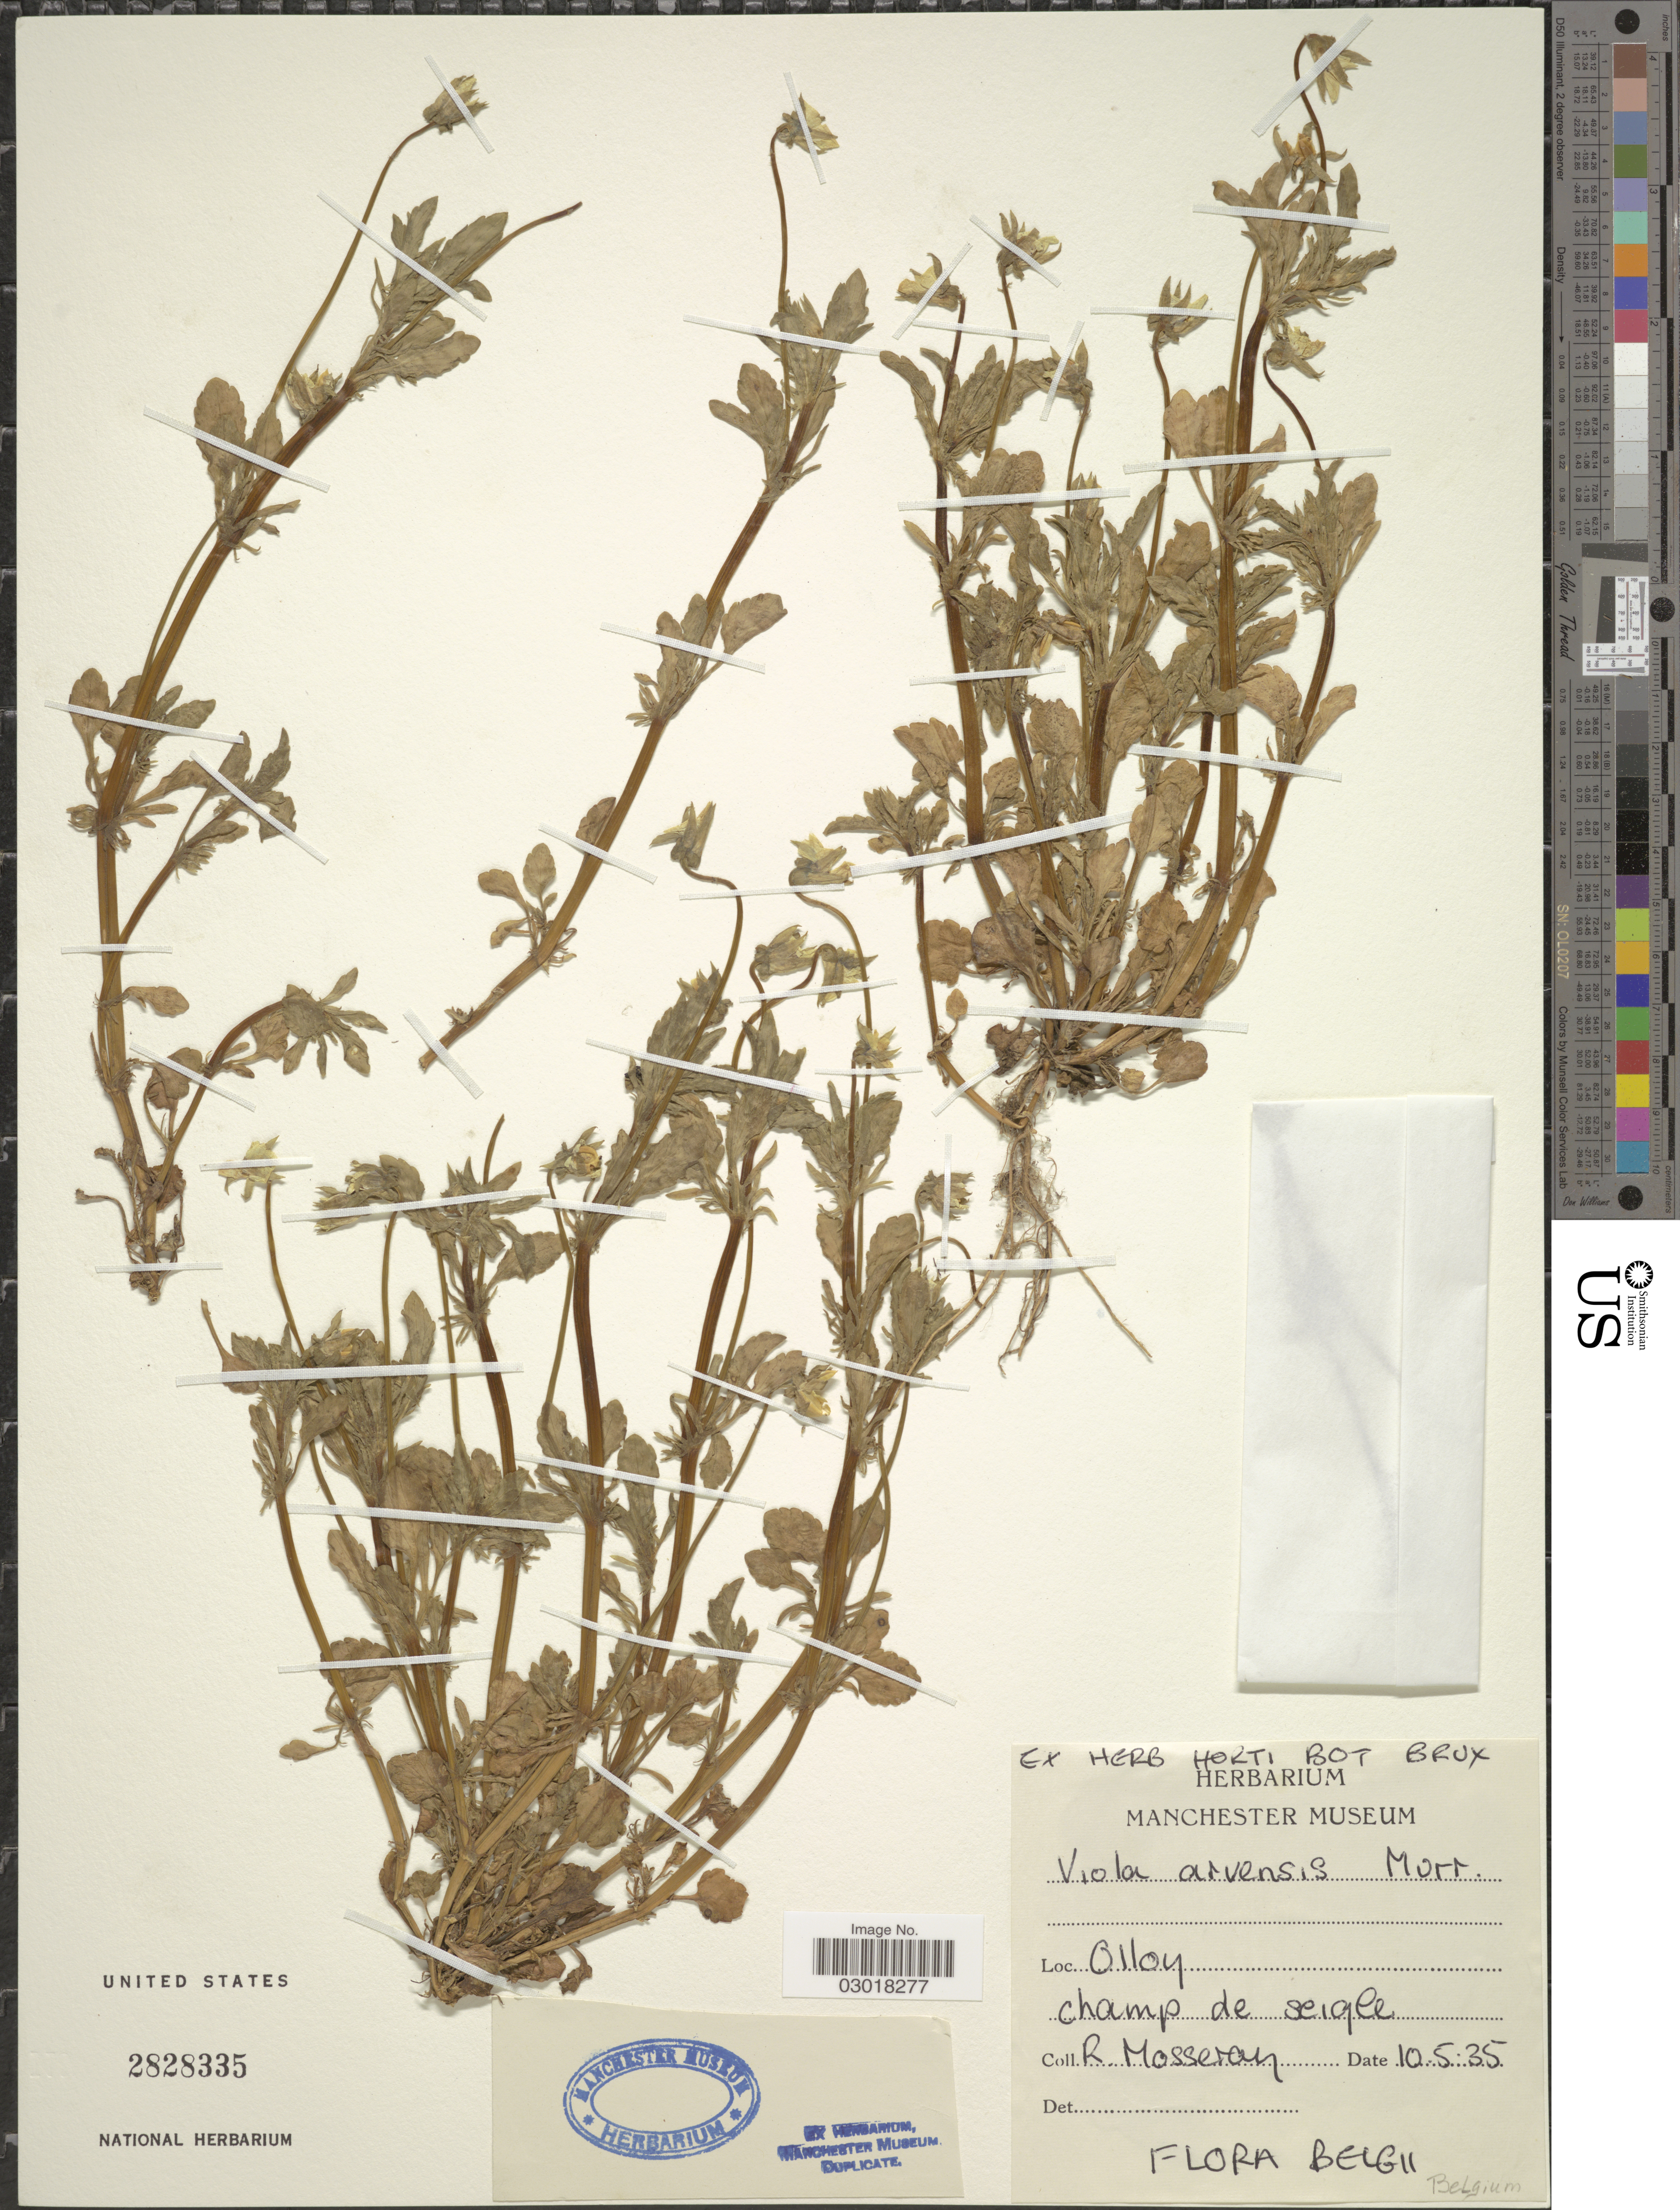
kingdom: Plantae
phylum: Tracheophyta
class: Magnoliopsida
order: Malpighiales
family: Violaceae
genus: Viola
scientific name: Viola arvensis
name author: Murray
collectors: R. Mosseray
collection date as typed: Transcribed d/m/y: 10/5/35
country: Belgium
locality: Olloy Champ de Seigle.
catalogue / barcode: US 2828335